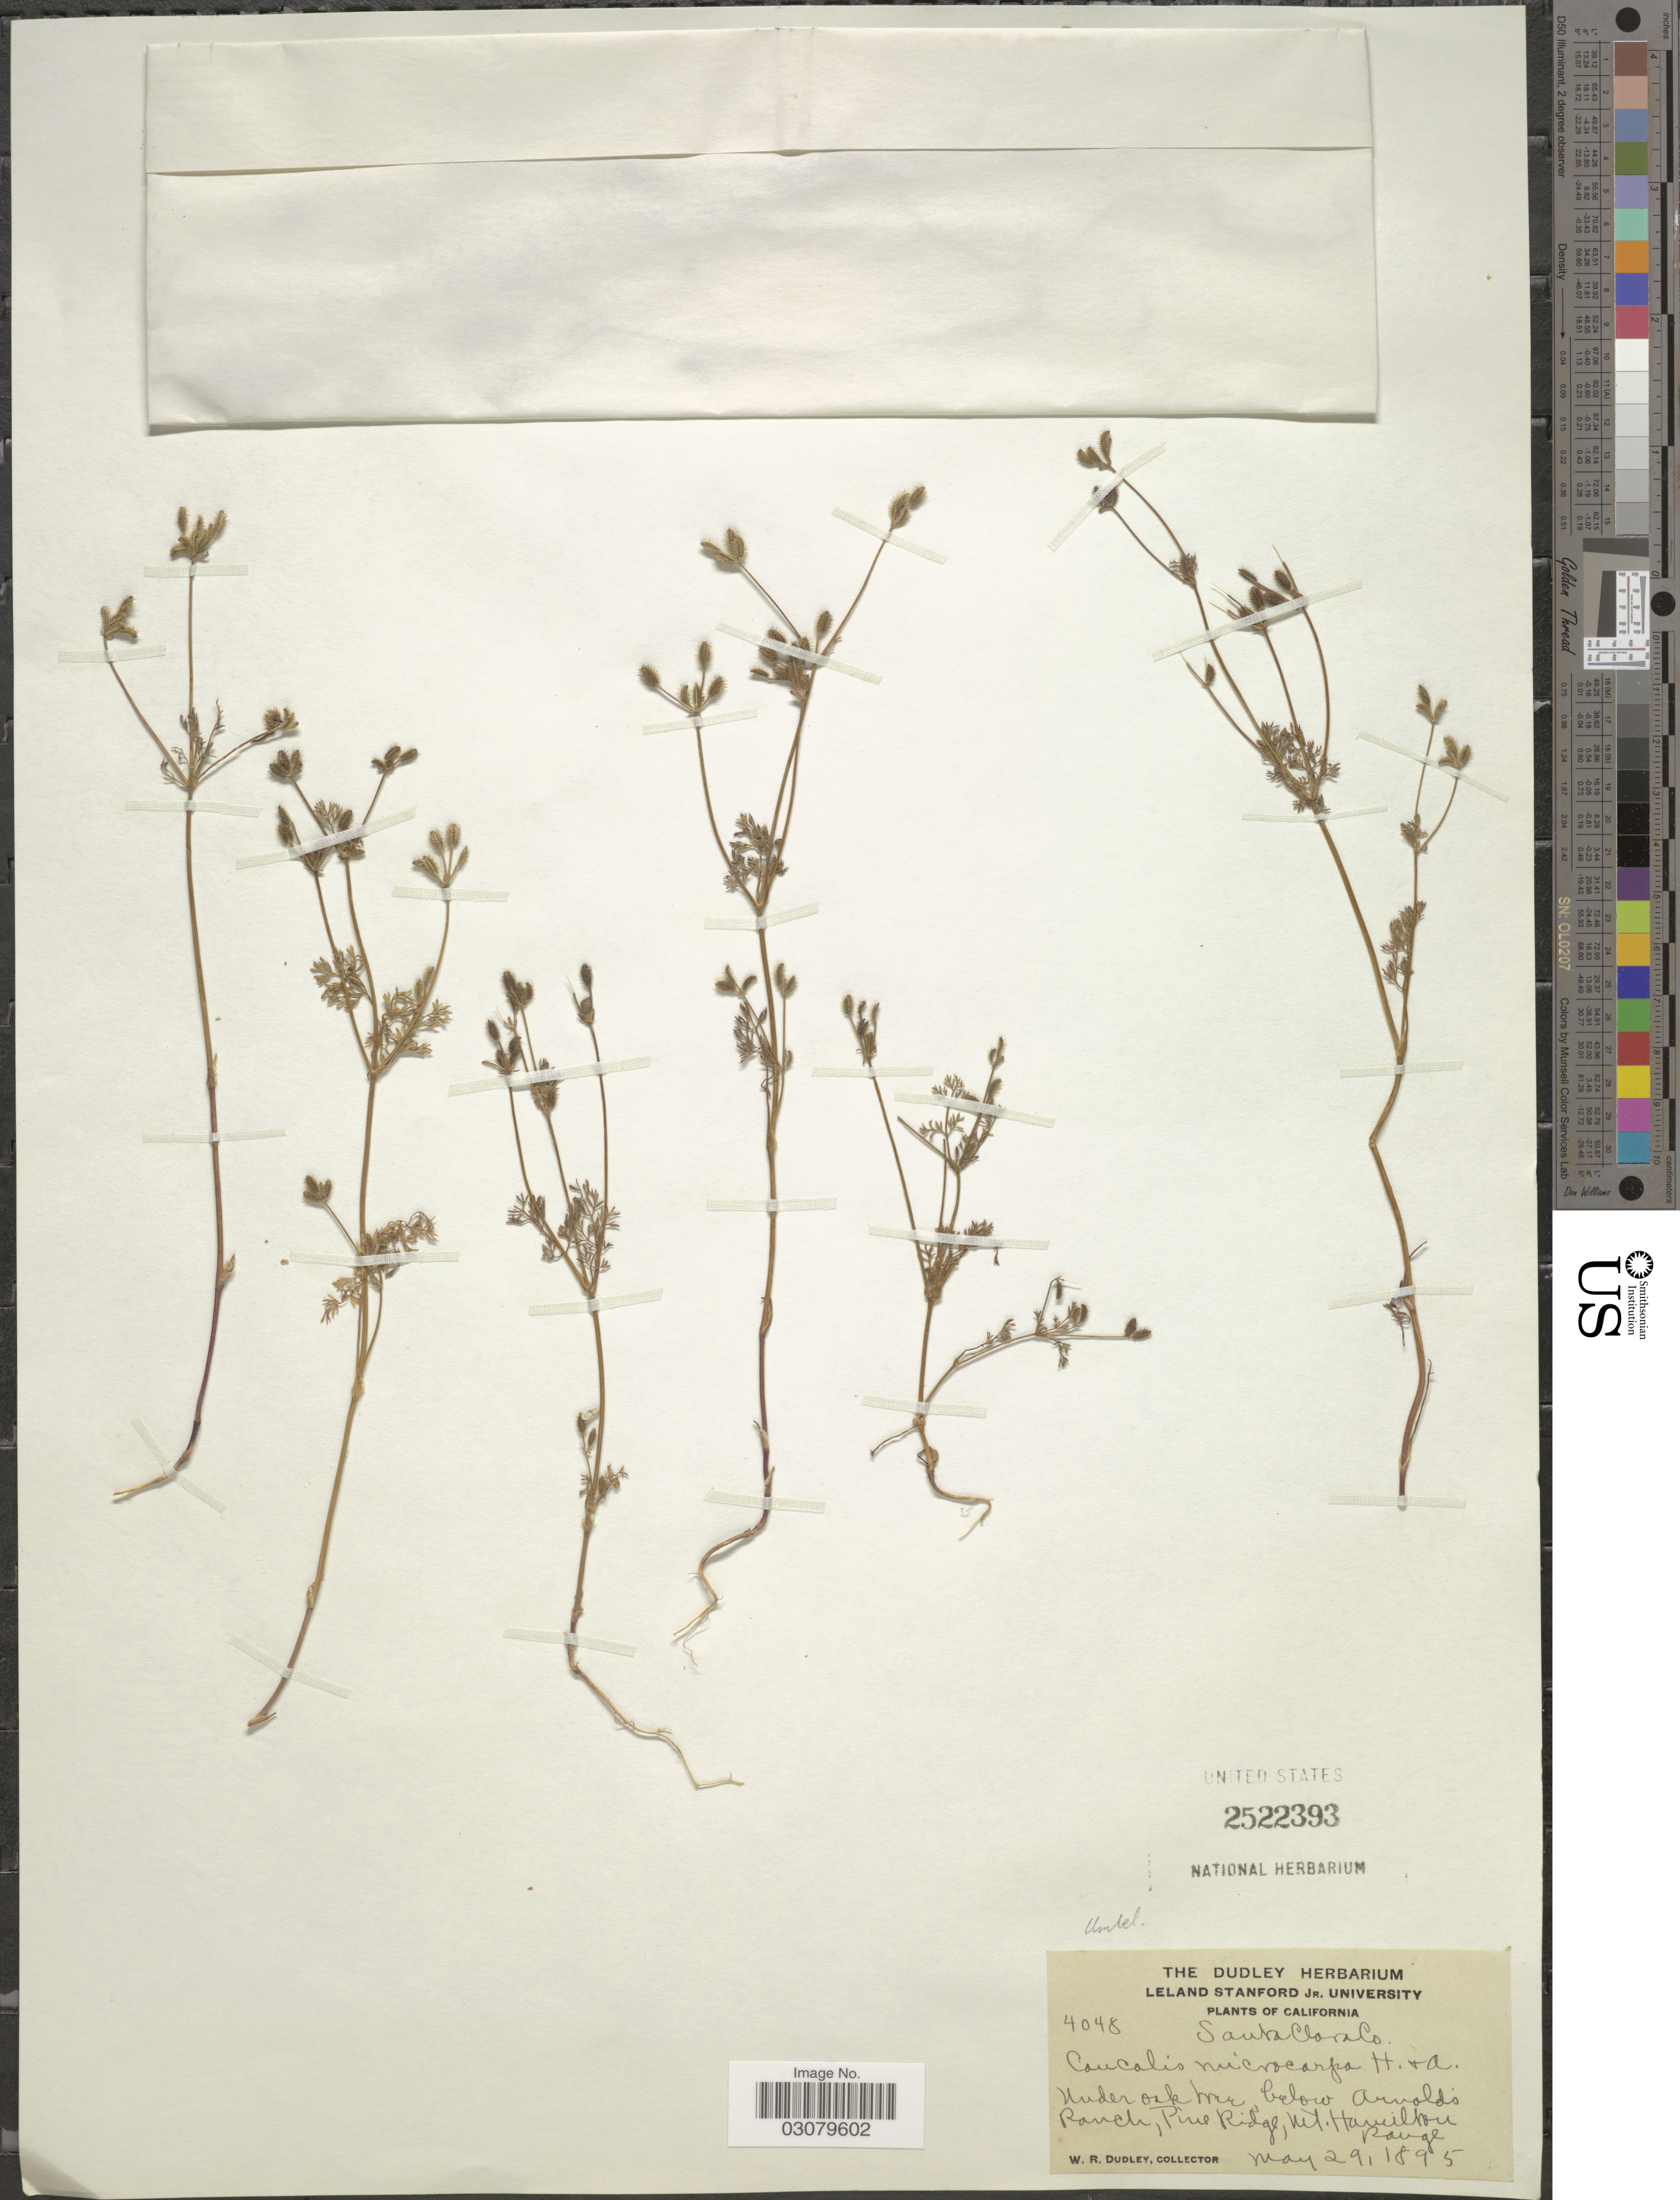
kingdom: Plantae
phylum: Tracheophyta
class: Magnoliopsida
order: Apiales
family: Apiaceae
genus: Caucalis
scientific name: Caucalis microcarpa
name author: Hook. & Arn.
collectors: W. Dudley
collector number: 4048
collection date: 1895-05-29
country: United States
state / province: California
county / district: Santa Clara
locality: Santa Clara Co. Under oak tree below Arnold's Ranch, Pine Ridge, Mt. Hamilton Range.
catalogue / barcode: US 2522393